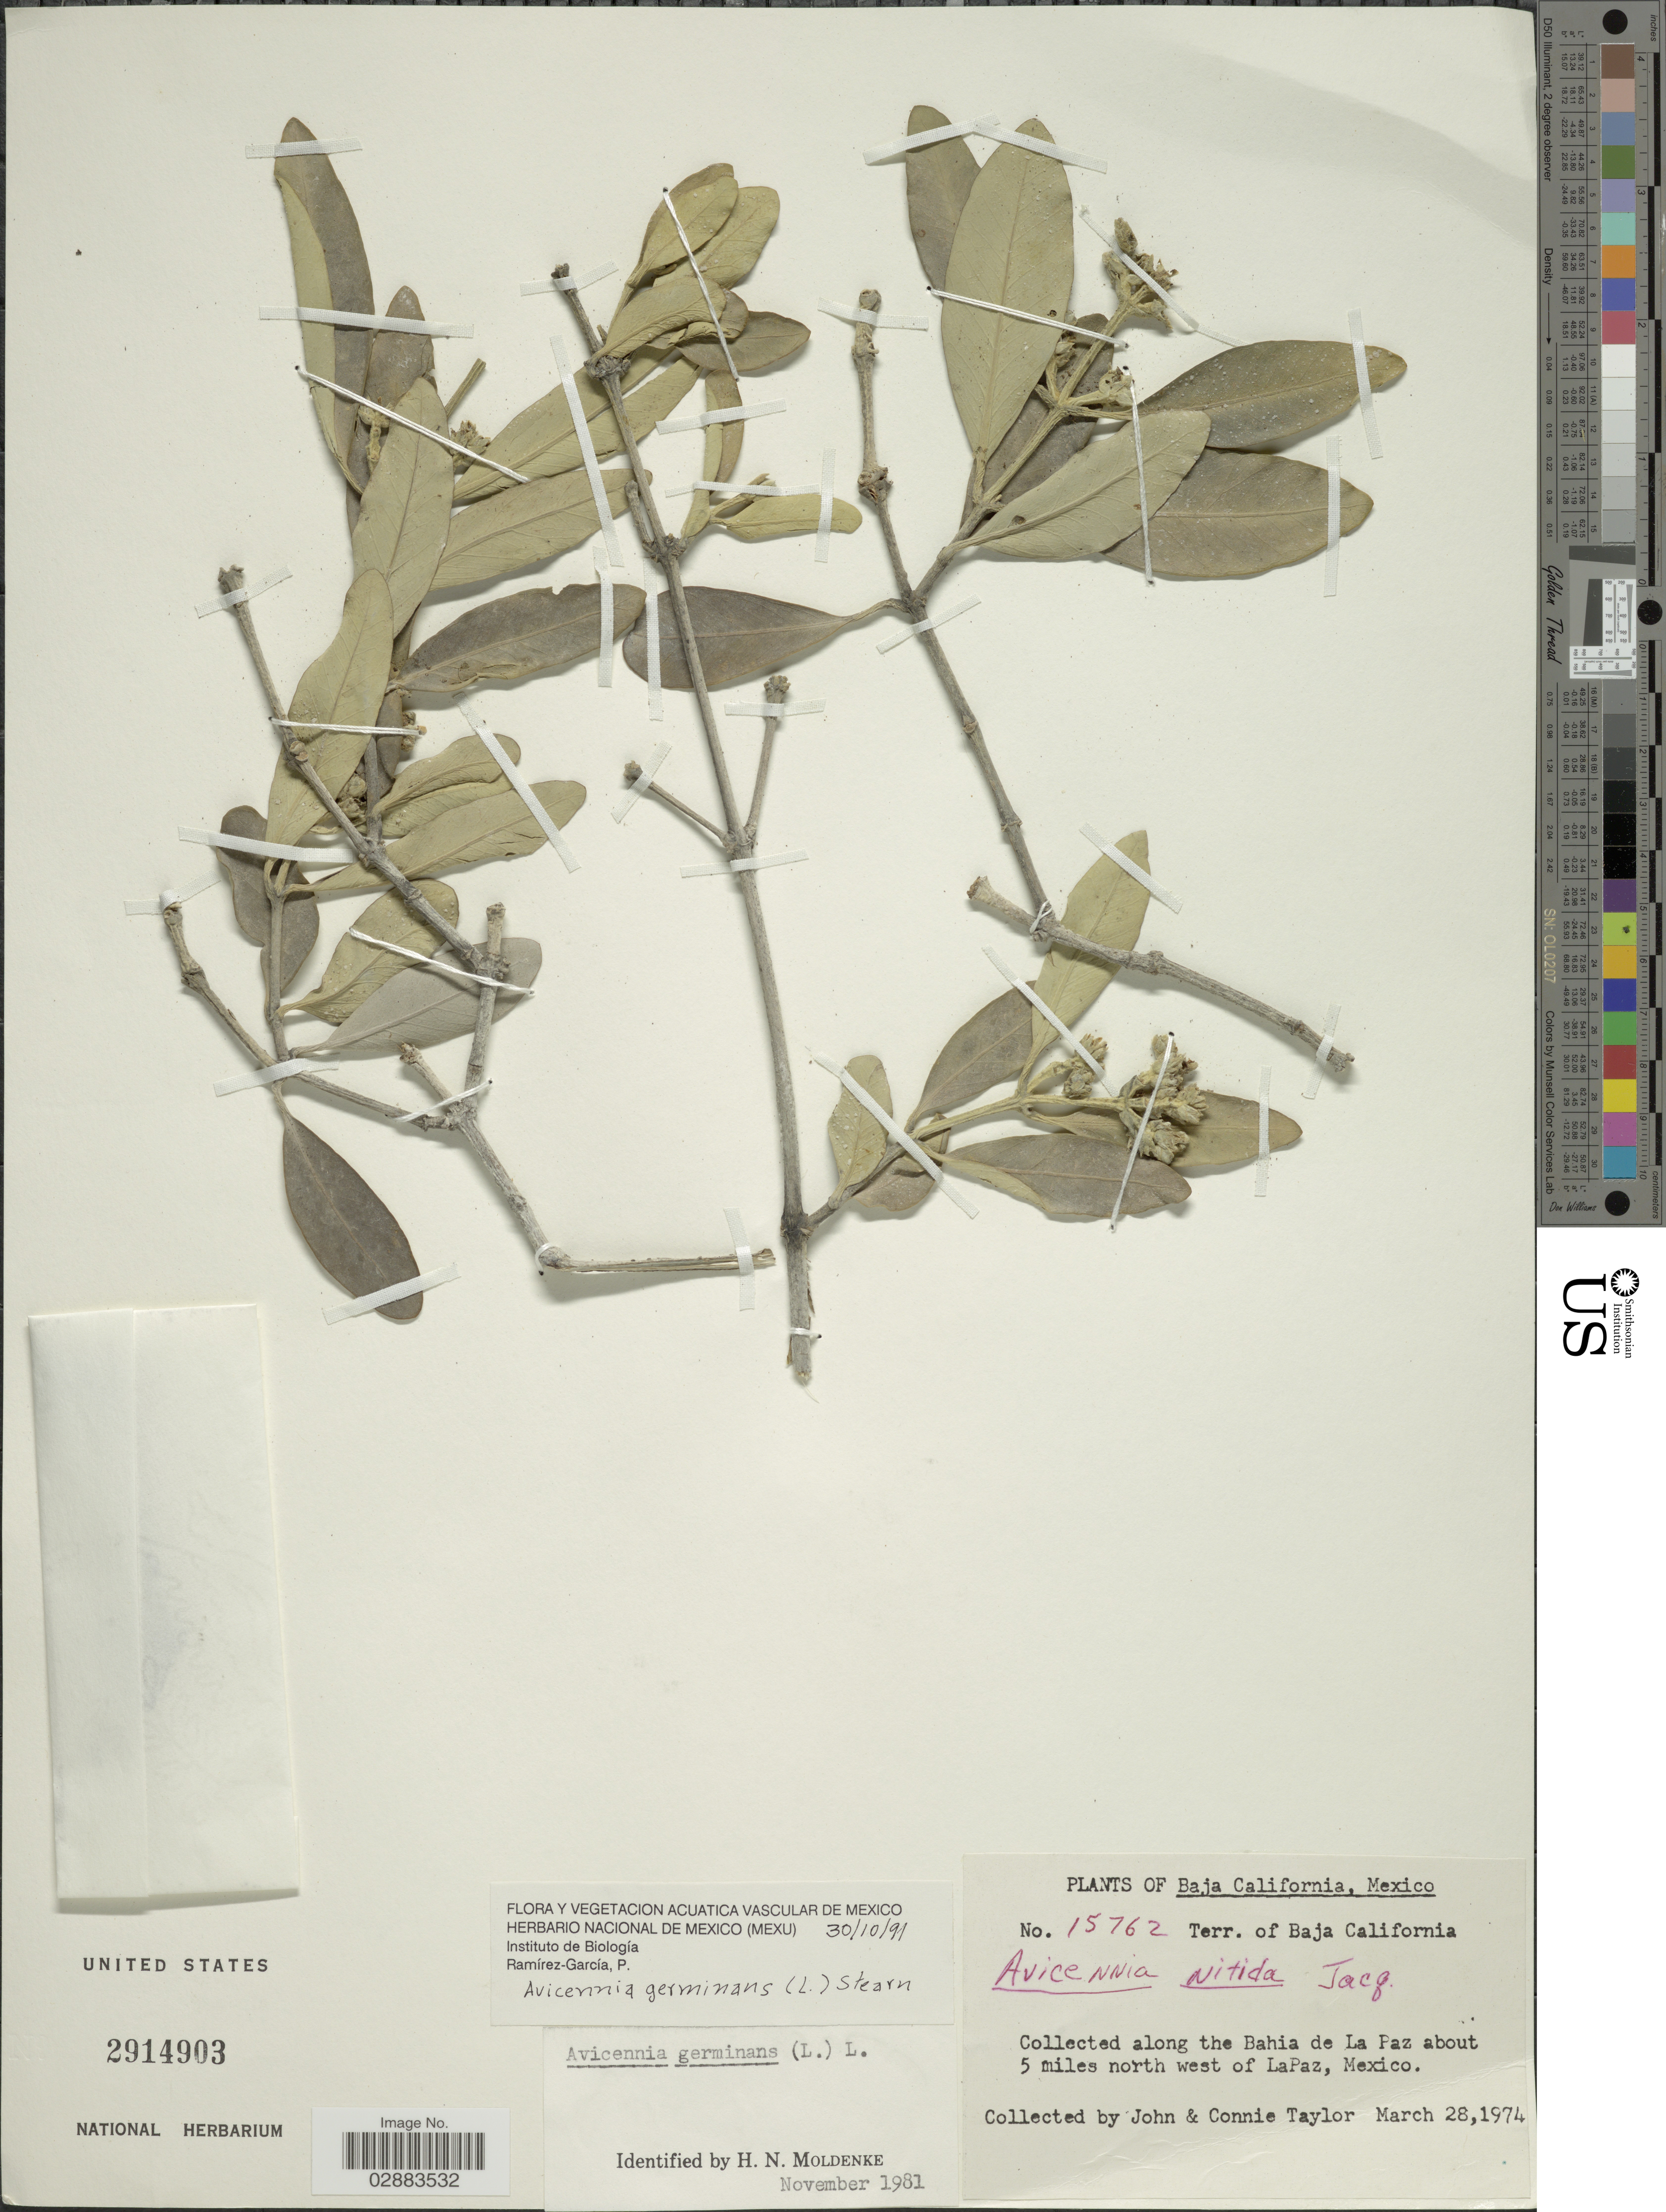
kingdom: Plantae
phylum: Tracheophyta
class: Magnoliopsida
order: Lamiales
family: Acanthaceae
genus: Avicennia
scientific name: Avicennia germinans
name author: (L.) L.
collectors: J. Taylor & C. Taylor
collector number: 15762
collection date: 1974-03-28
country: Mexico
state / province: Baja California Sur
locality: Terr. of Baja California. Along the Bahia de La Paz about 5 miles north west of LaPaz, Mexico.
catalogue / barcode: US 2914903